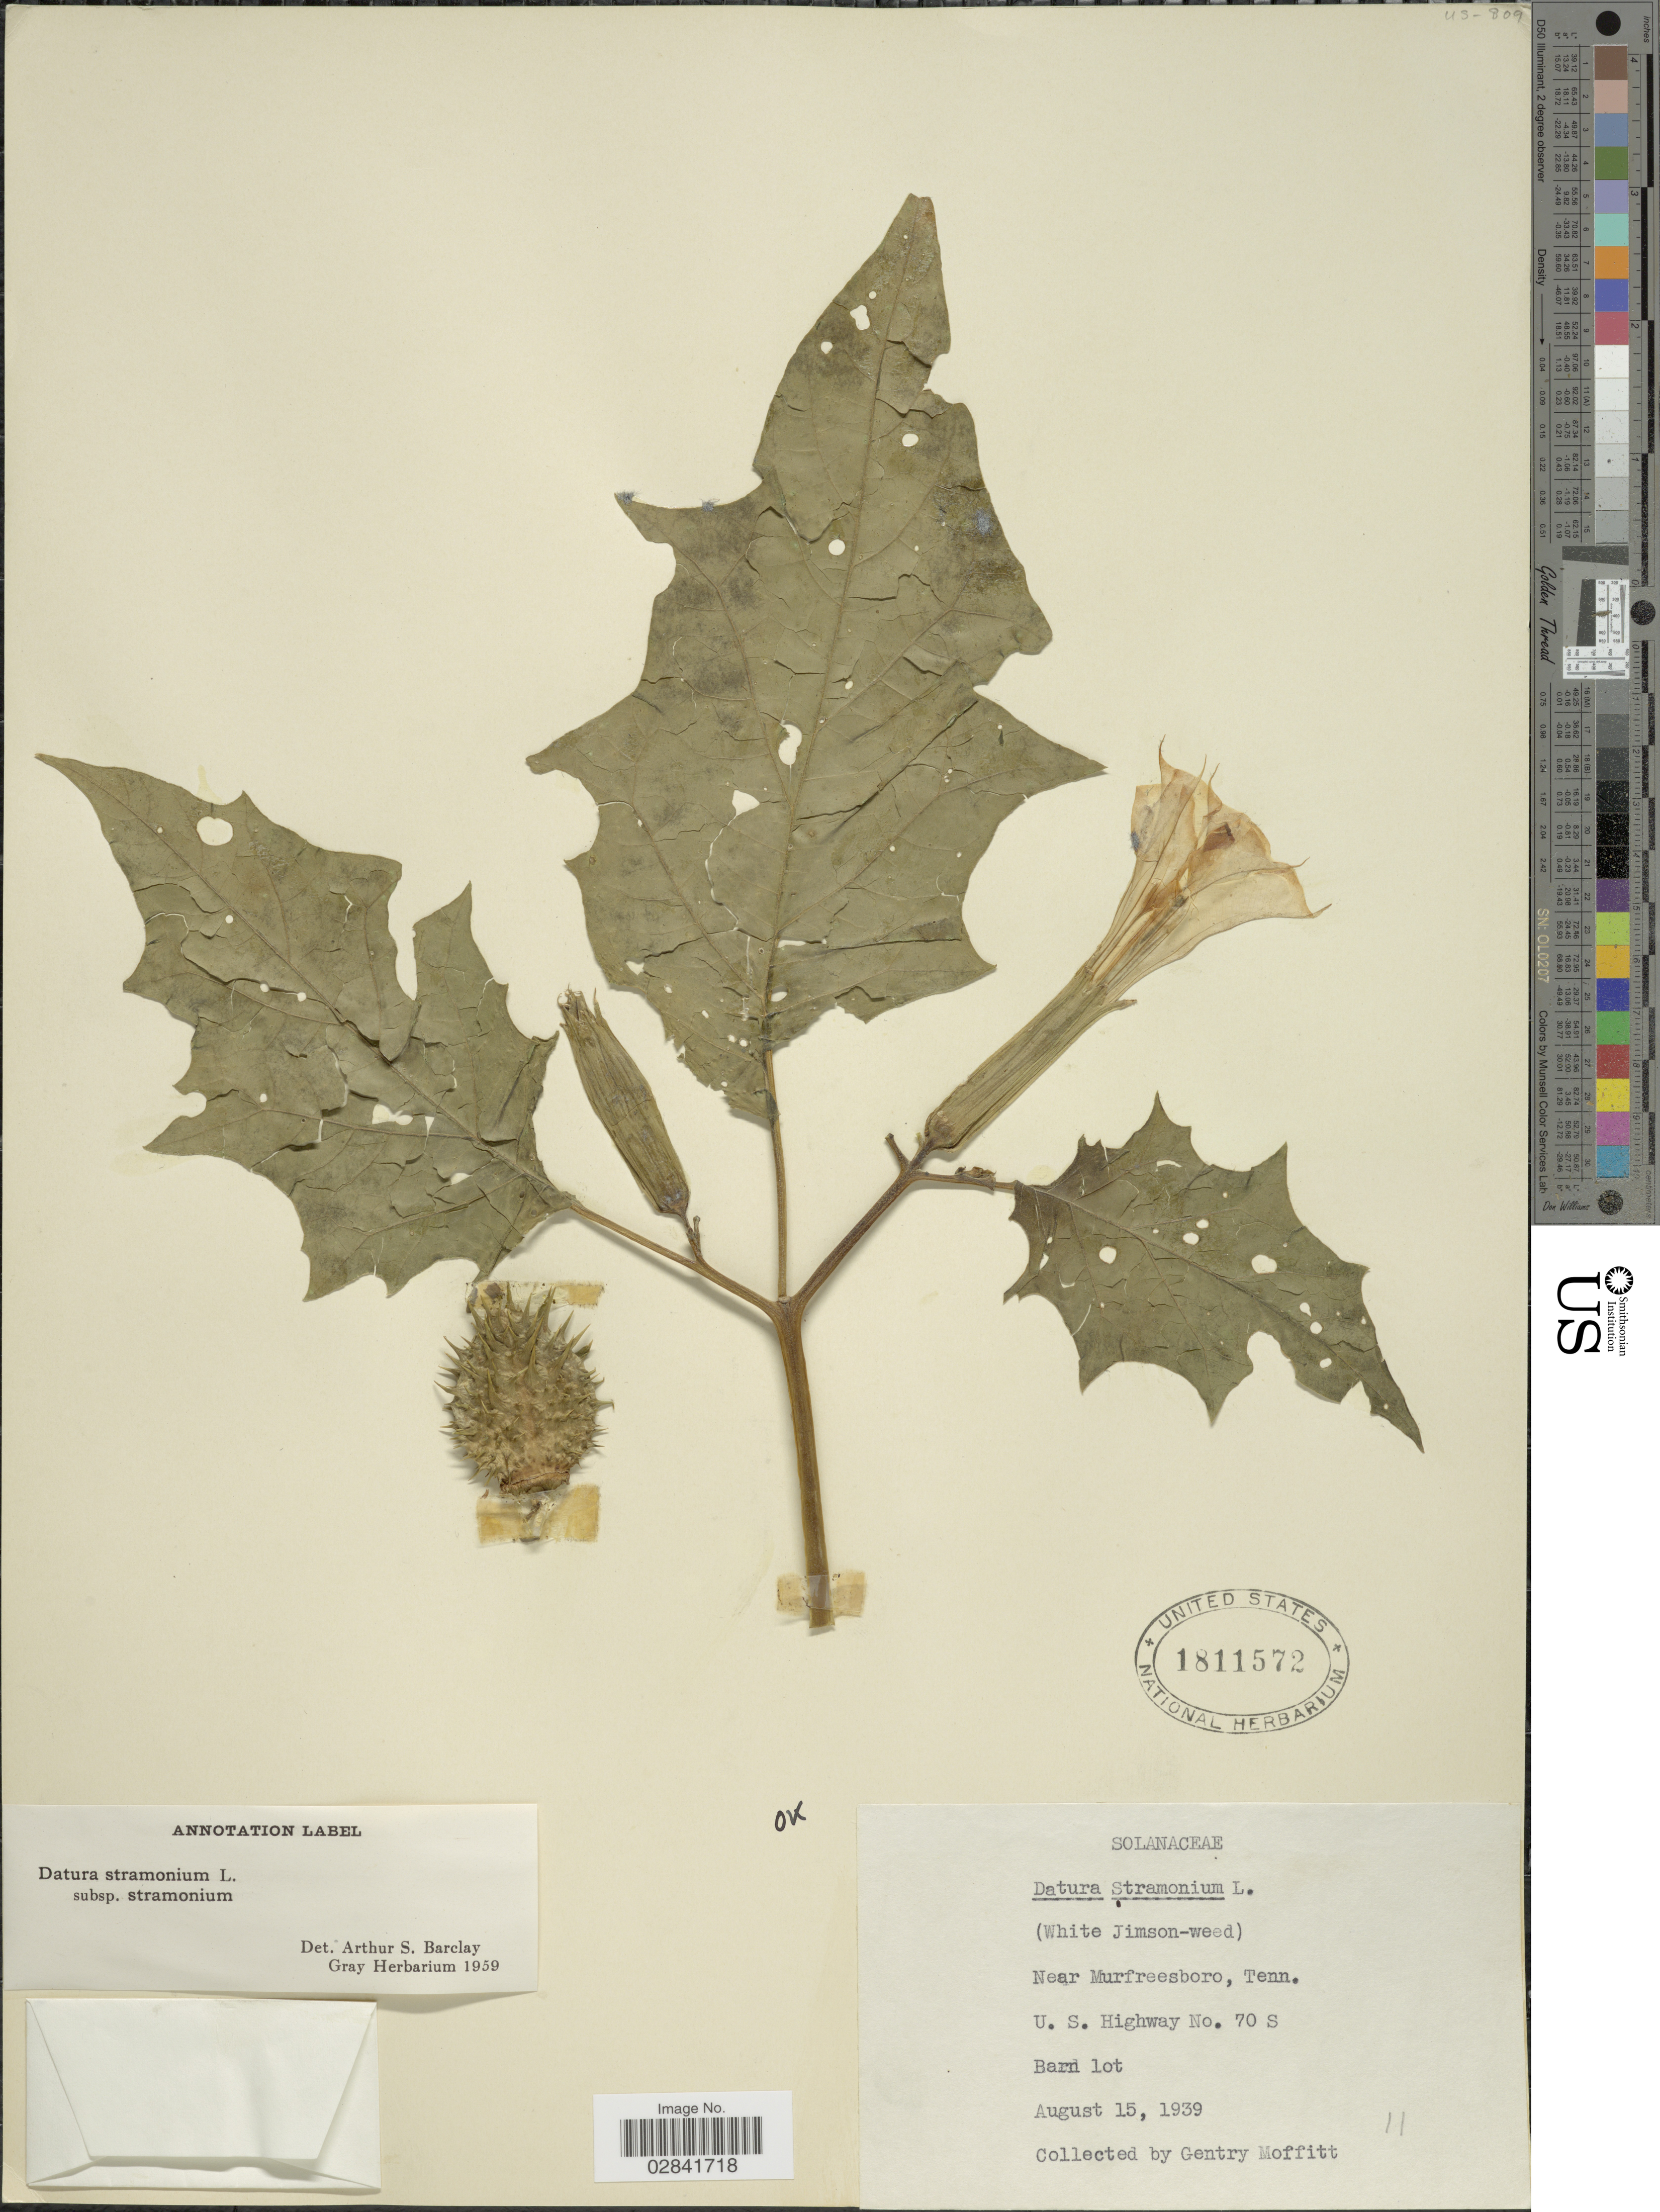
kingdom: Plantae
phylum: Tracheophyta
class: Magnoliopsida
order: Solanales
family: Solanaceae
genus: Datura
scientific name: Datura stramonium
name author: L.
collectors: G. Moffitt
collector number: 11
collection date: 1939-08-15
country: United States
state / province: Tennessee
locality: Near Murfreesboro. U. S. Highway No. 70 S. Barn lot.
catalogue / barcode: US 1811572